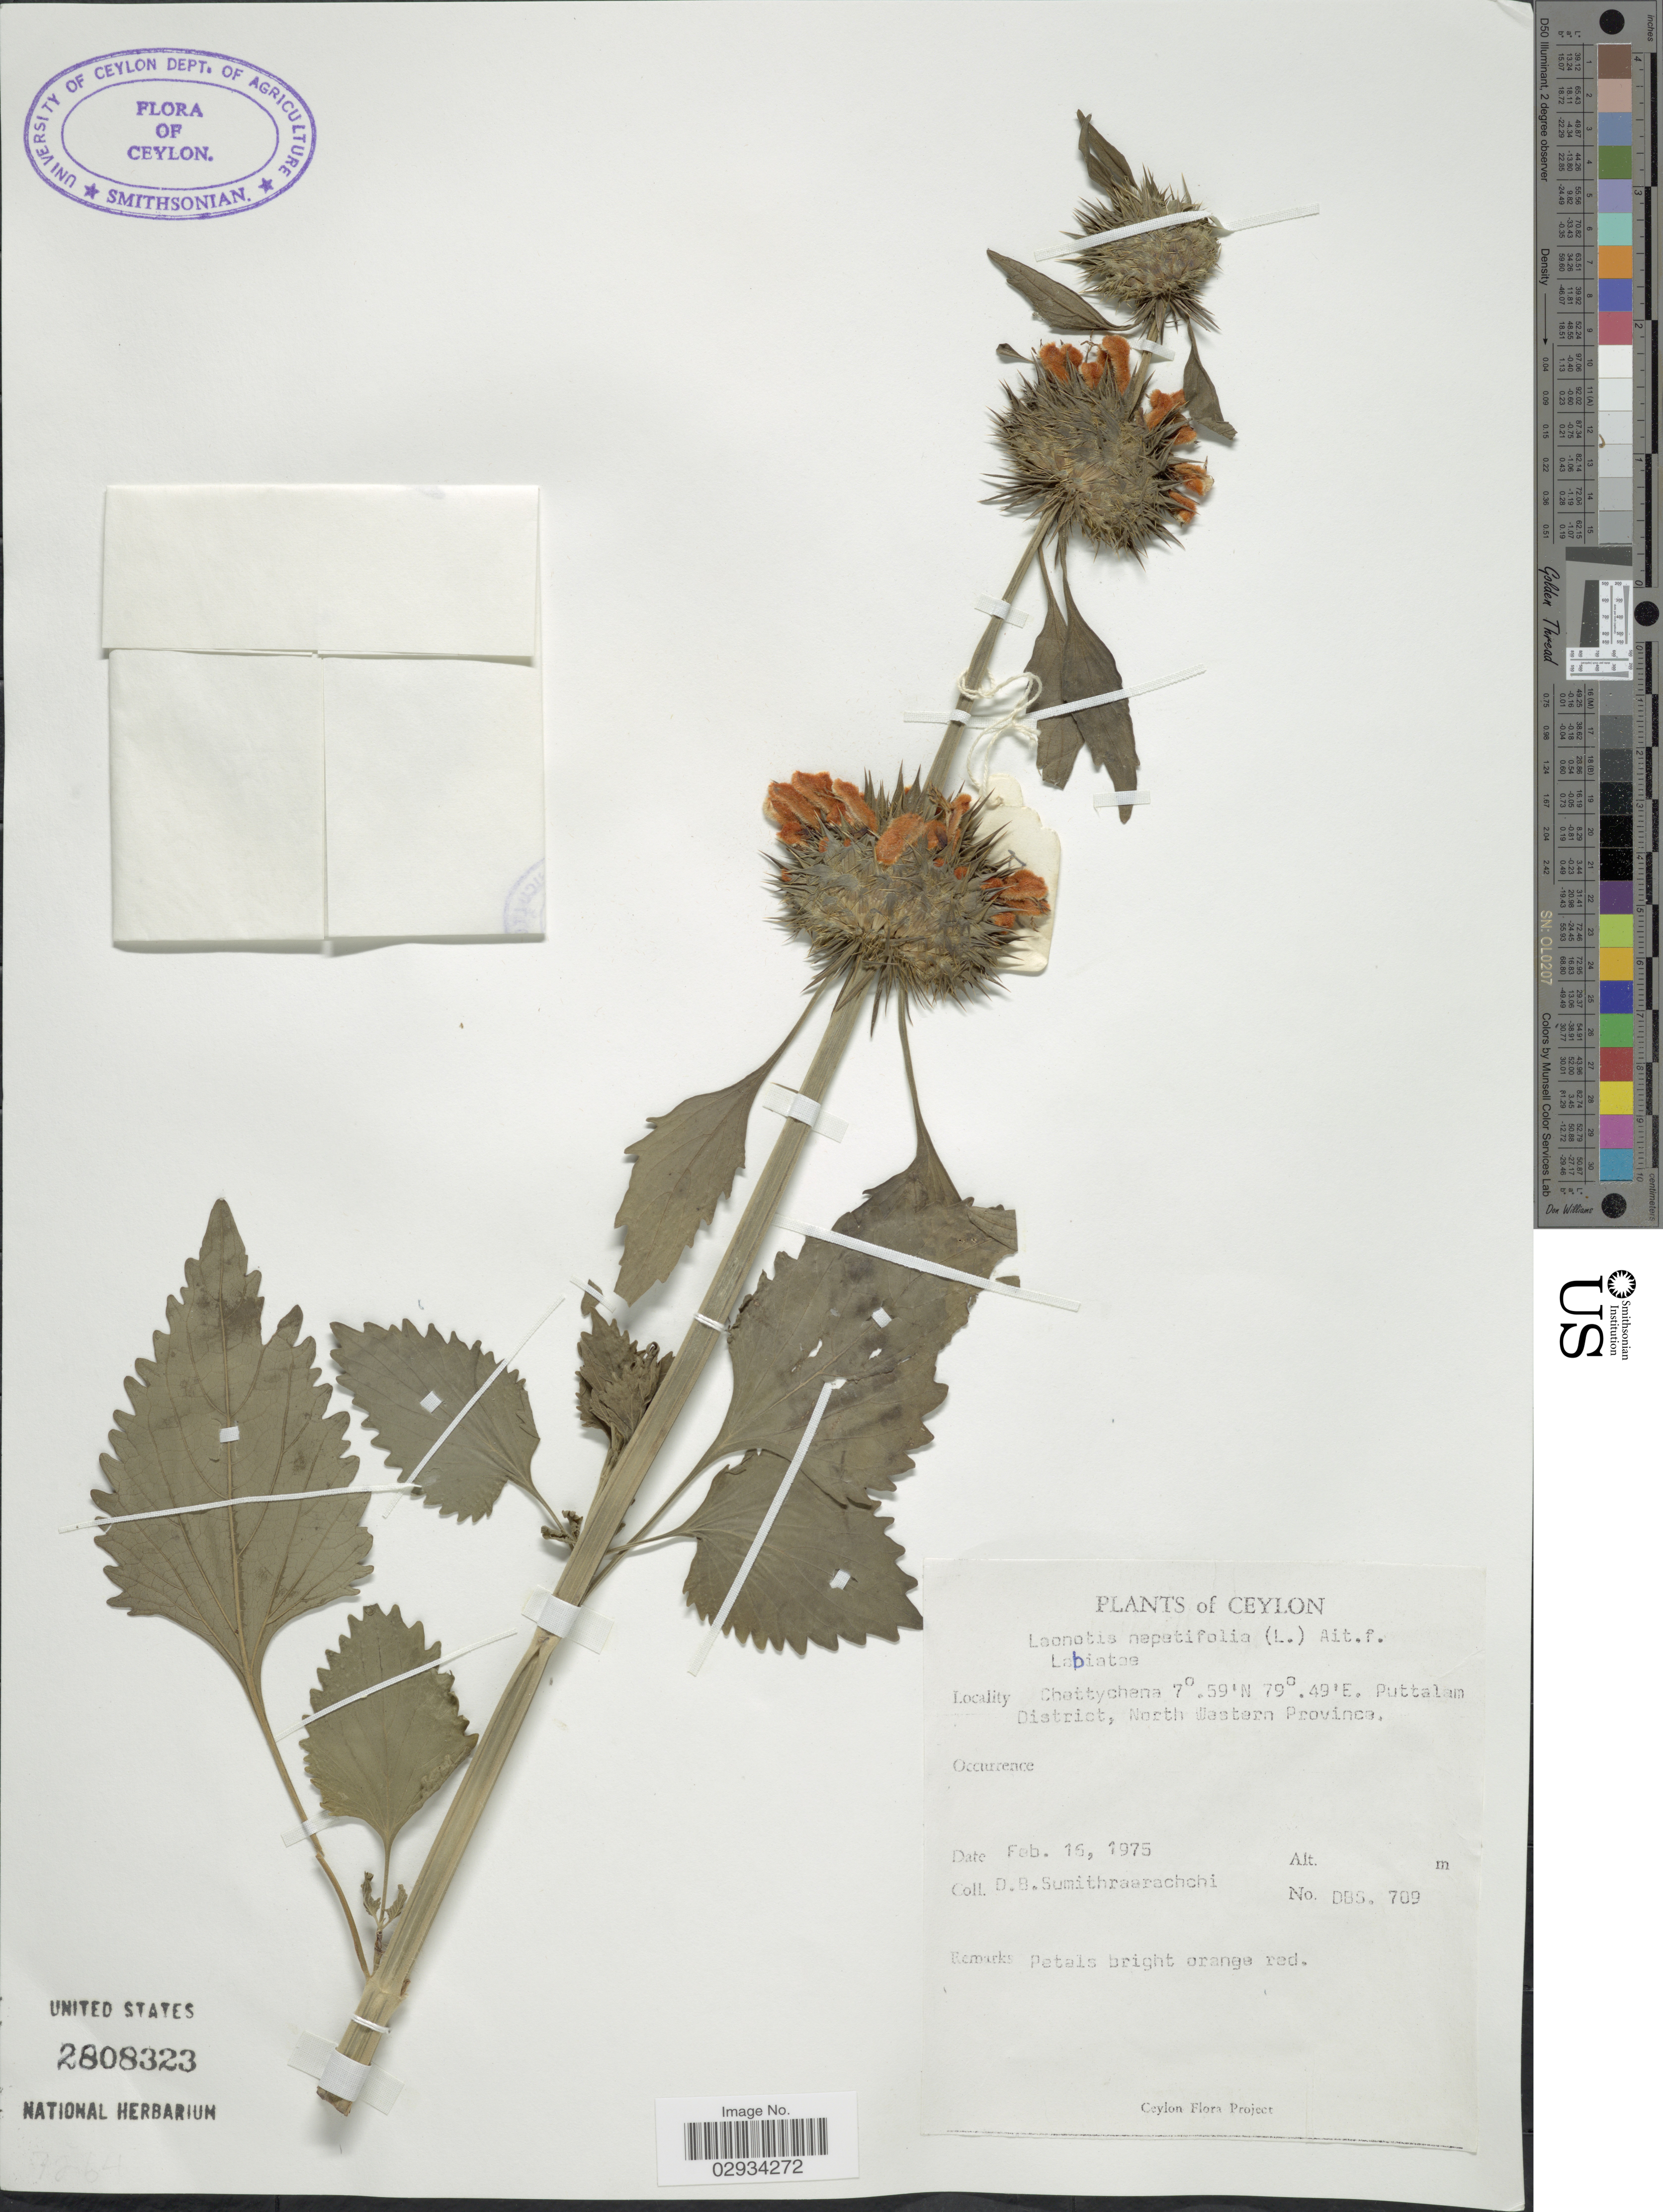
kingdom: Plantae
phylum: Tracheophyta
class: Magnoliopsida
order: Lamiales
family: Lamiaceae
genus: Leonotis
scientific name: Leonotis nepetifolia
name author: (L.) R. Br.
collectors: D. B. Sumithraarachchi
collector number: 709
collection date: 1975-02-16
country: Sri Lanka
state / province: North Western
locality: Ceylon. Chettychana. Puttalam District, North Western Province.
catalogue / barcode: US 2808323